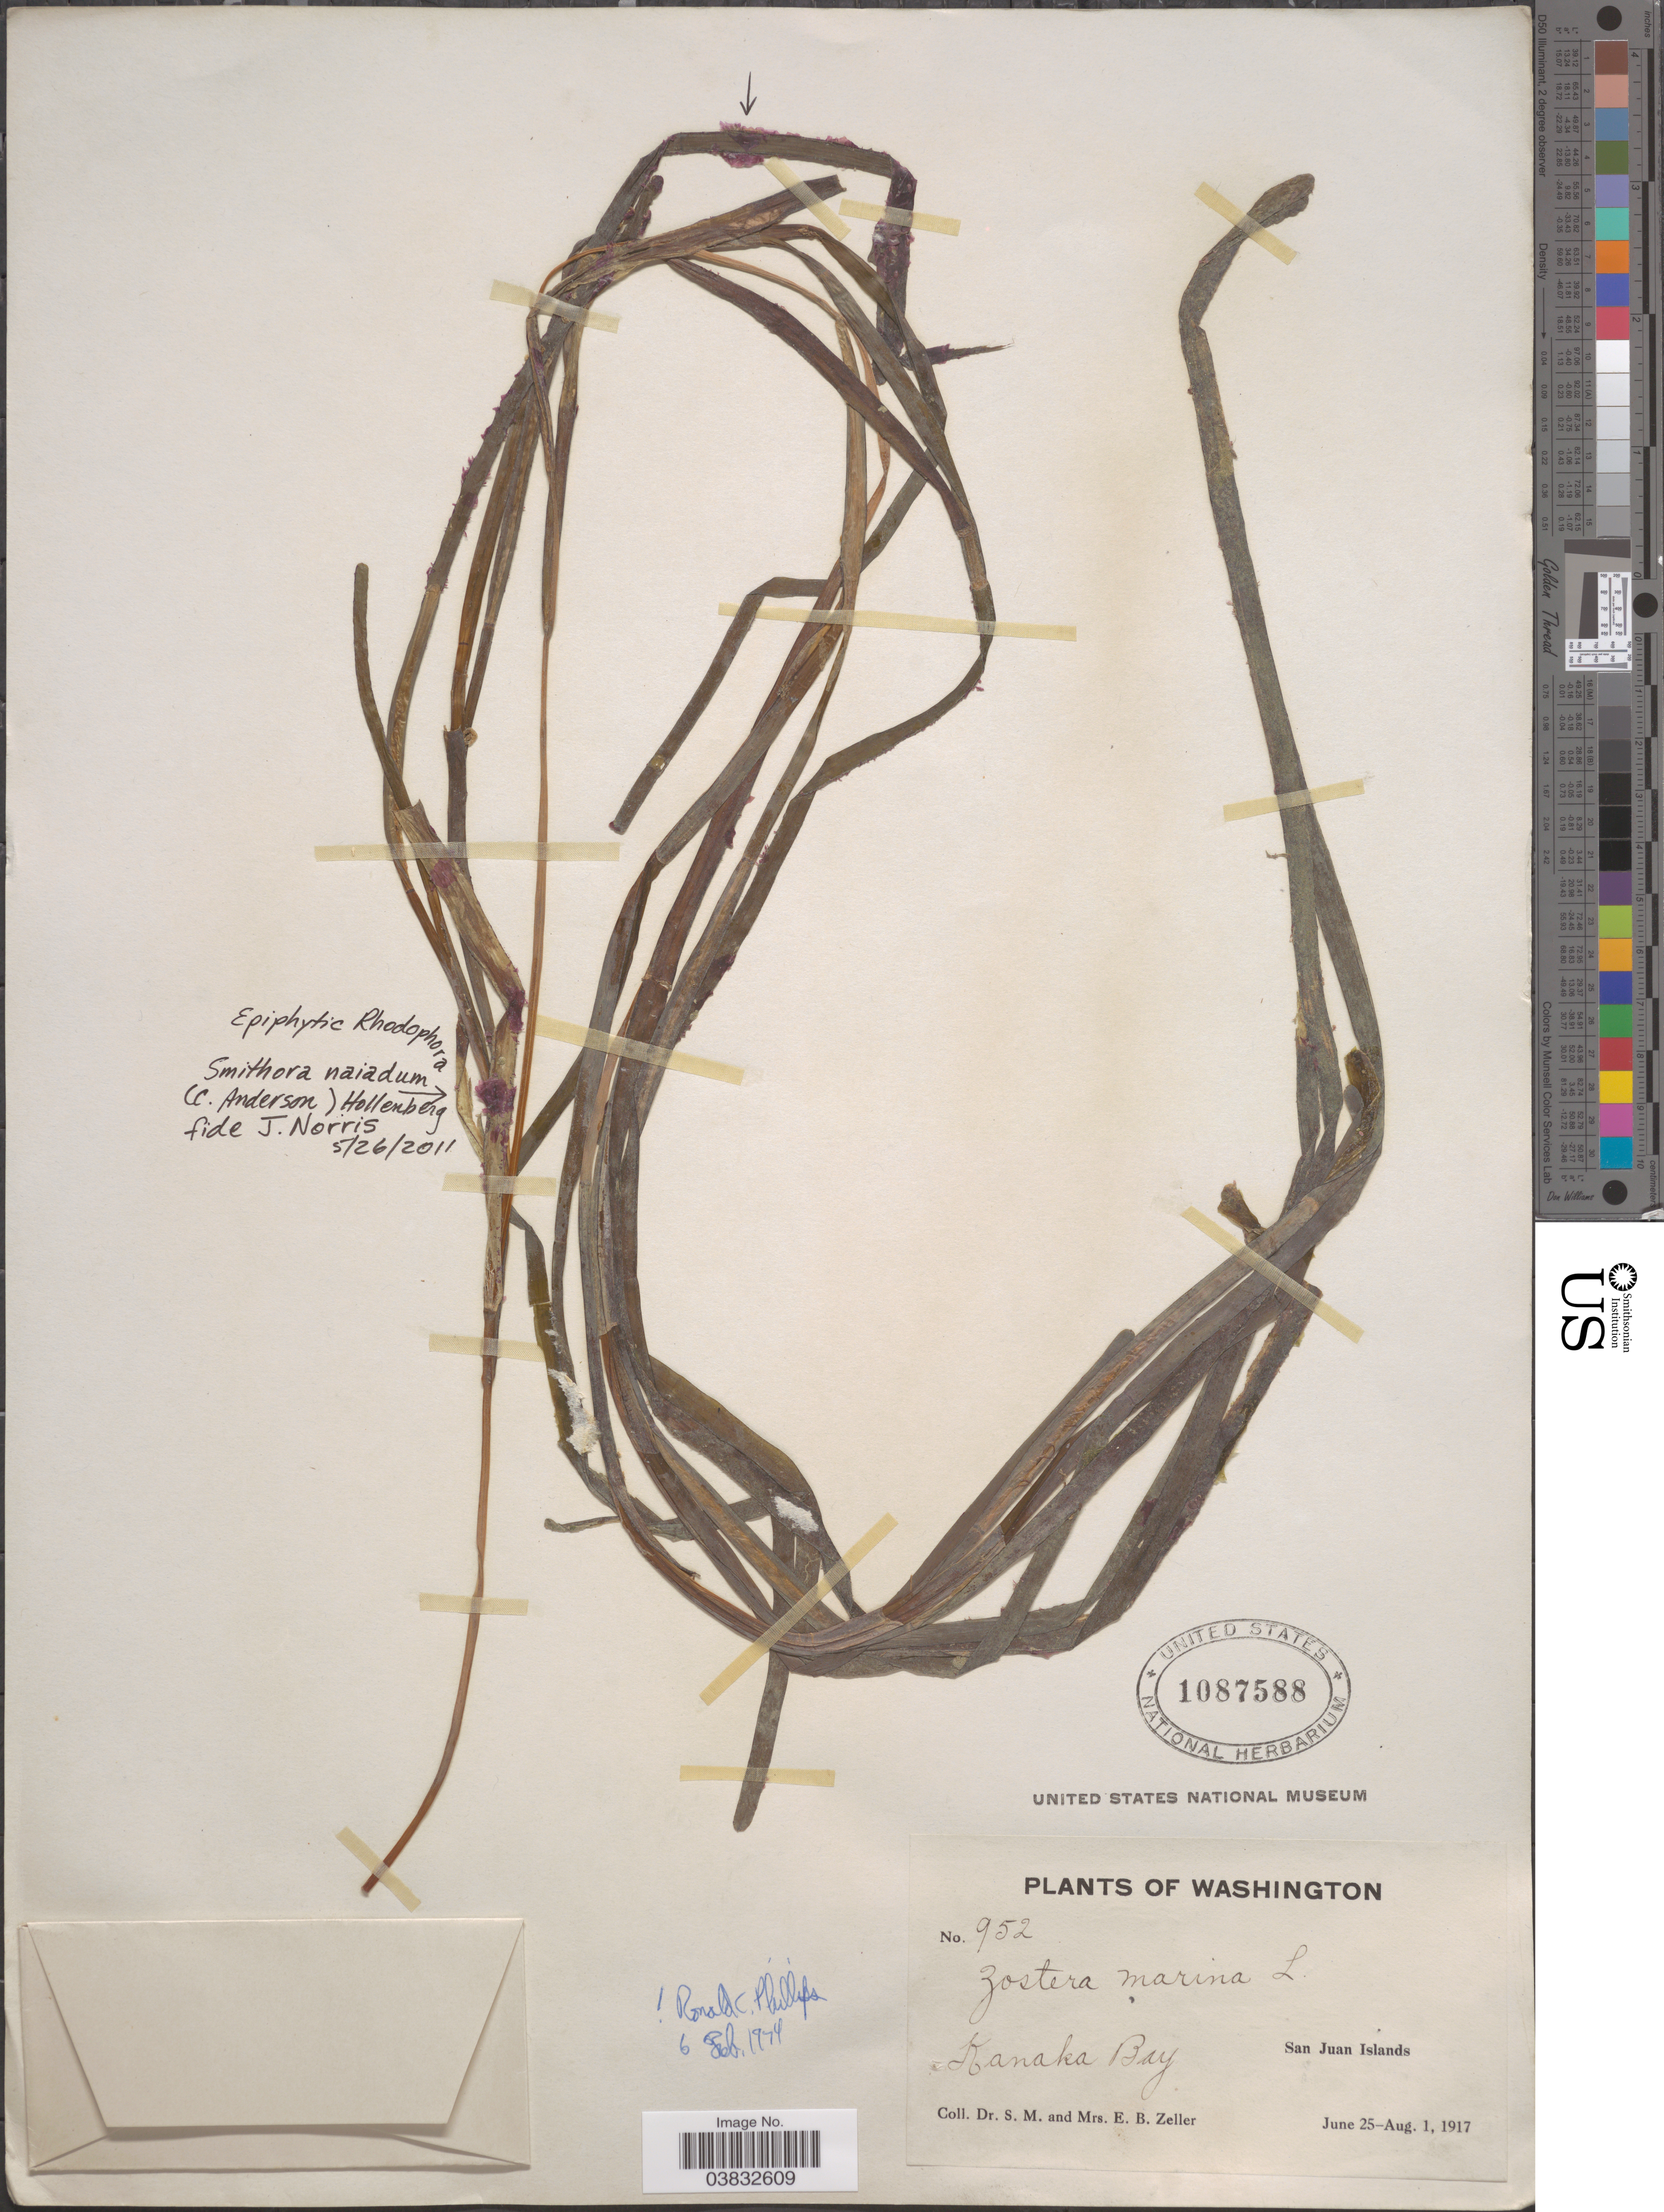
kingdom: Plantae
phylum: Tracheophyta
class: Liliopsida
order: Alismatales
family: Zosteraceae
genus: Zostera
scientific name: Zostera marina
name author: L.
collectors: S. Zeller & E. Zeller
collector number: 952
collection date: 1917-06-25/1917-08-01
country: United States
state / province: Washington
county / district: San Juan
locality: Kanaka Bay. San Juan Islands.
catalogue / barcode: US 1087588